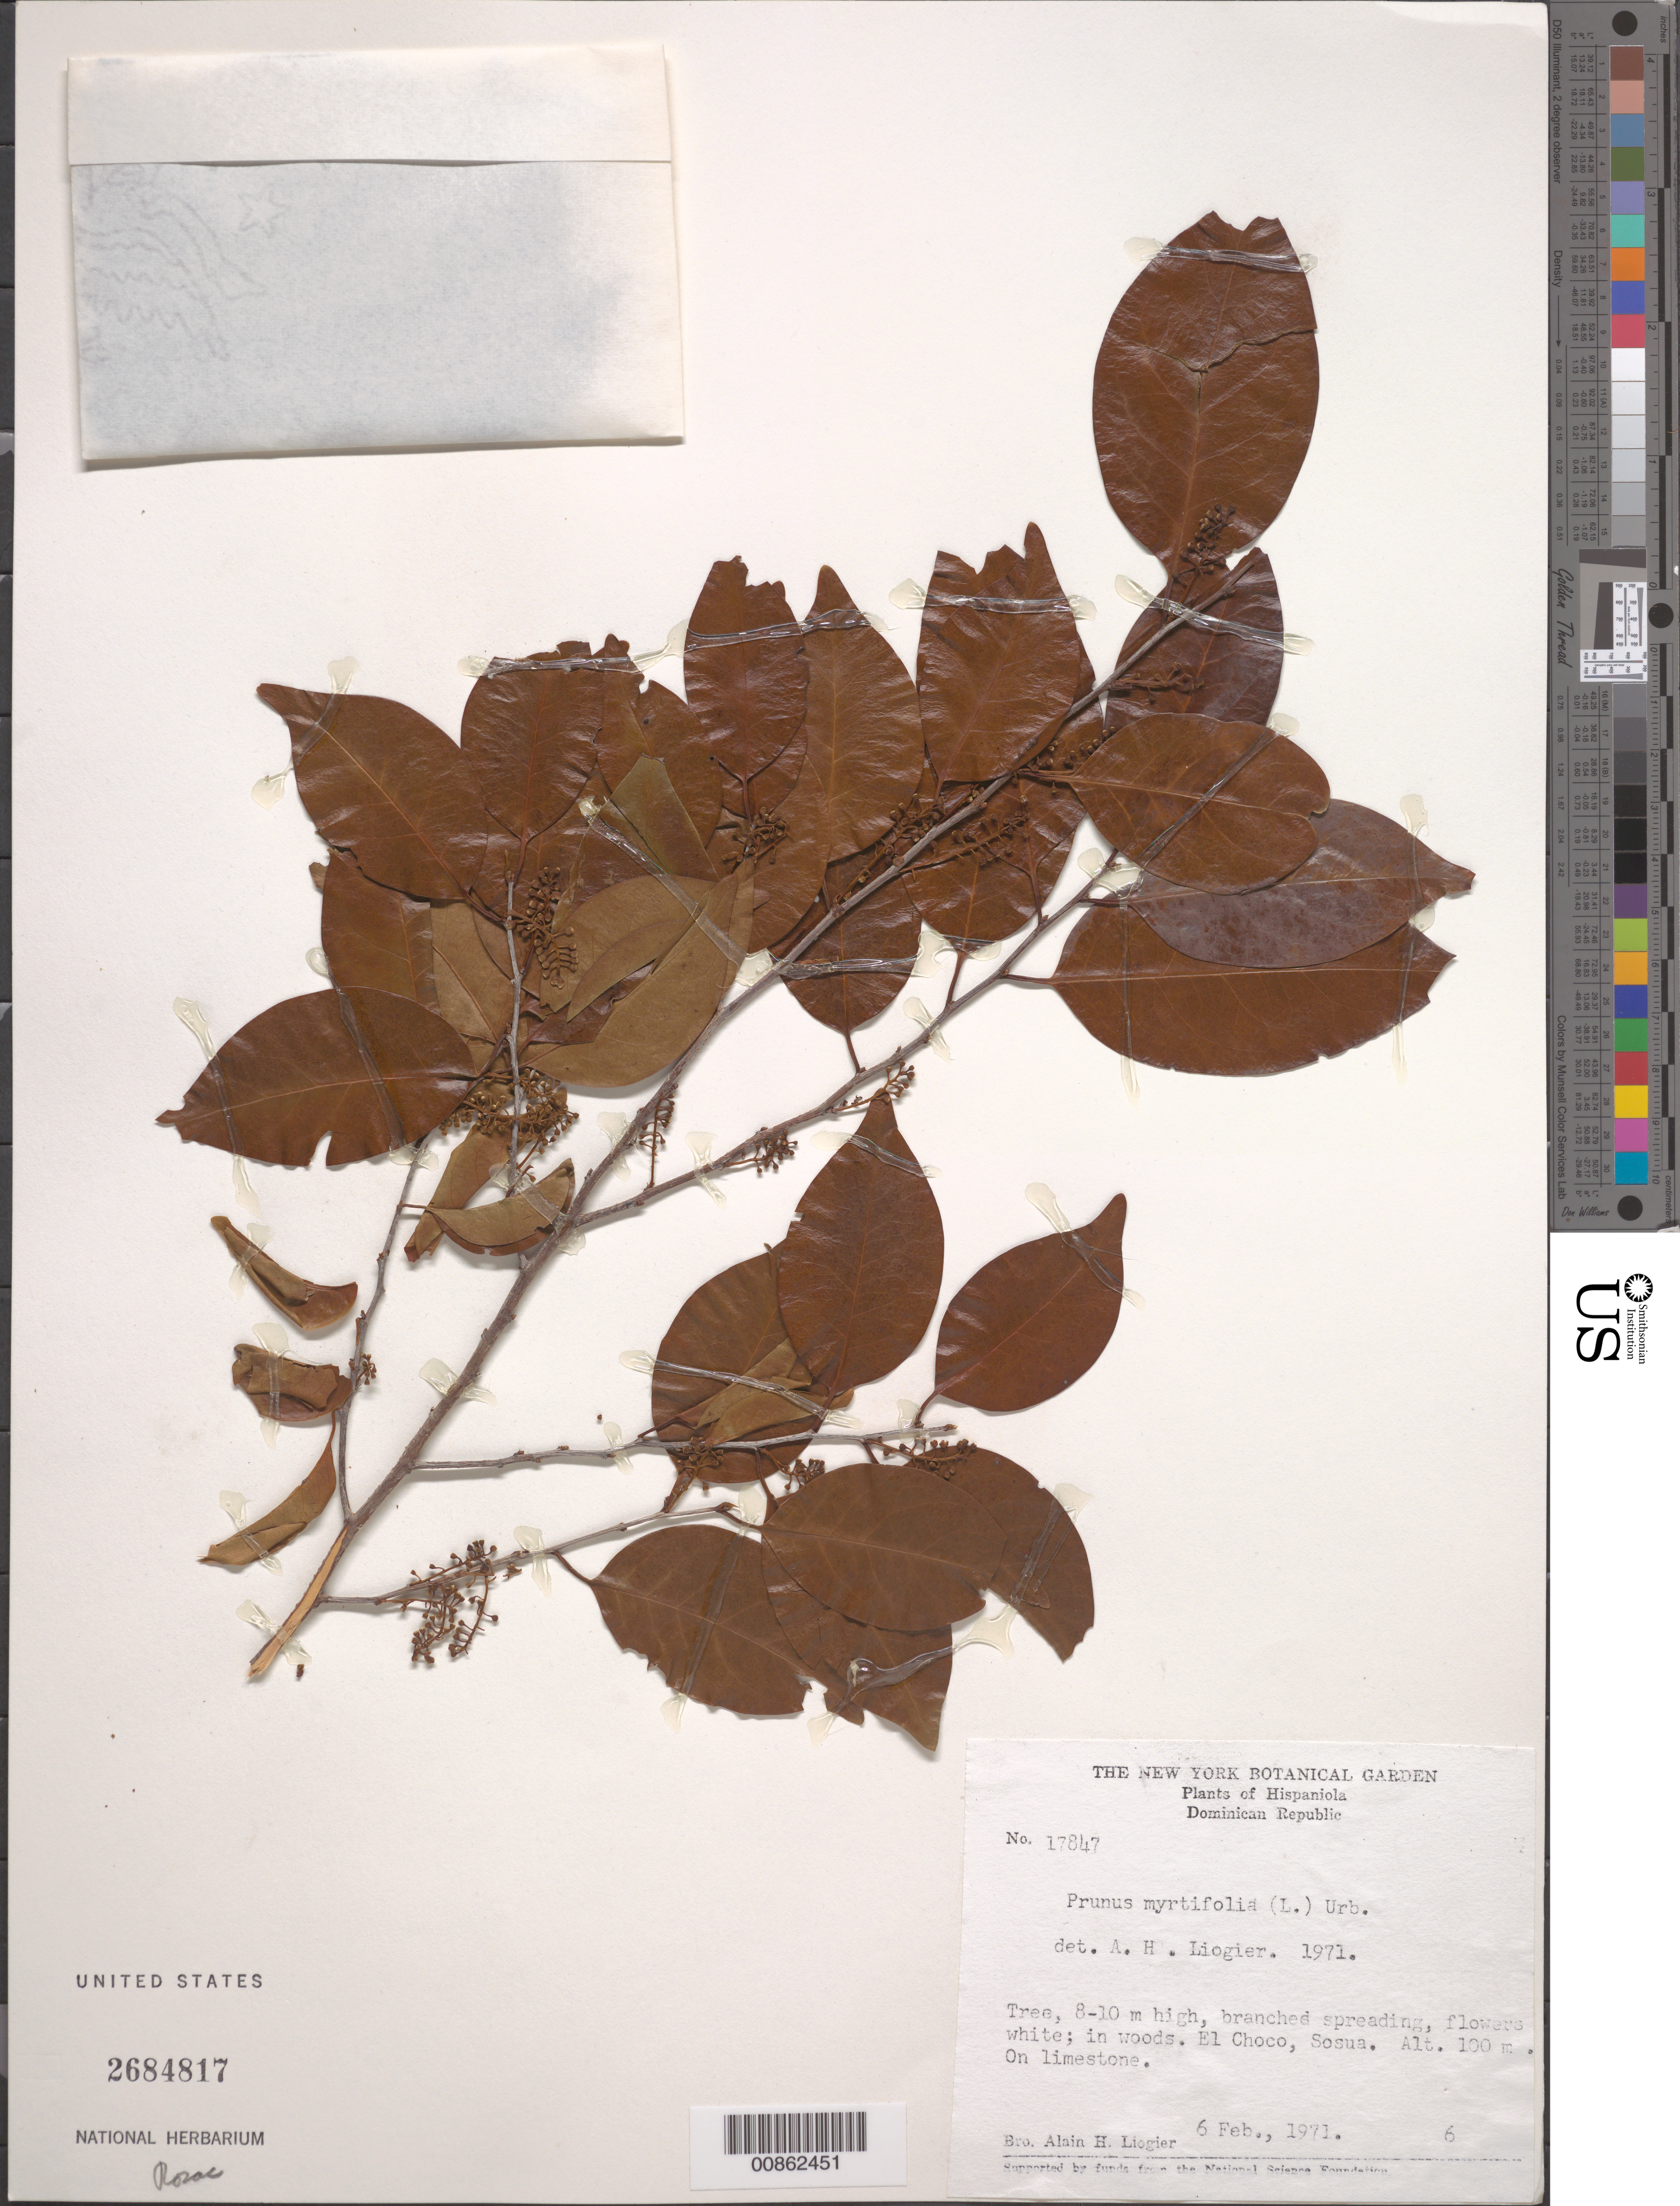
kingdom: Plantae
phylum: Tracheophyta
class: Magnoliopsida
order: Rosales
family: Rosaceae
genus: Prunus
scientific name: Prunus myrtifolia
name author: (L.) Urb.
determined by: Liogier, Alain H.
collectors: A. H. Liogier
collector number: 17847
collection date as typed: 06 Feb 1971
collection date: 1971-02-06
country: Dominican Republic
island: Hispaniola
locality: El Choco, Sosua.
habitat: In woods. On limestone.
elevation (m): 100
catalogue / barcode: US 2684817